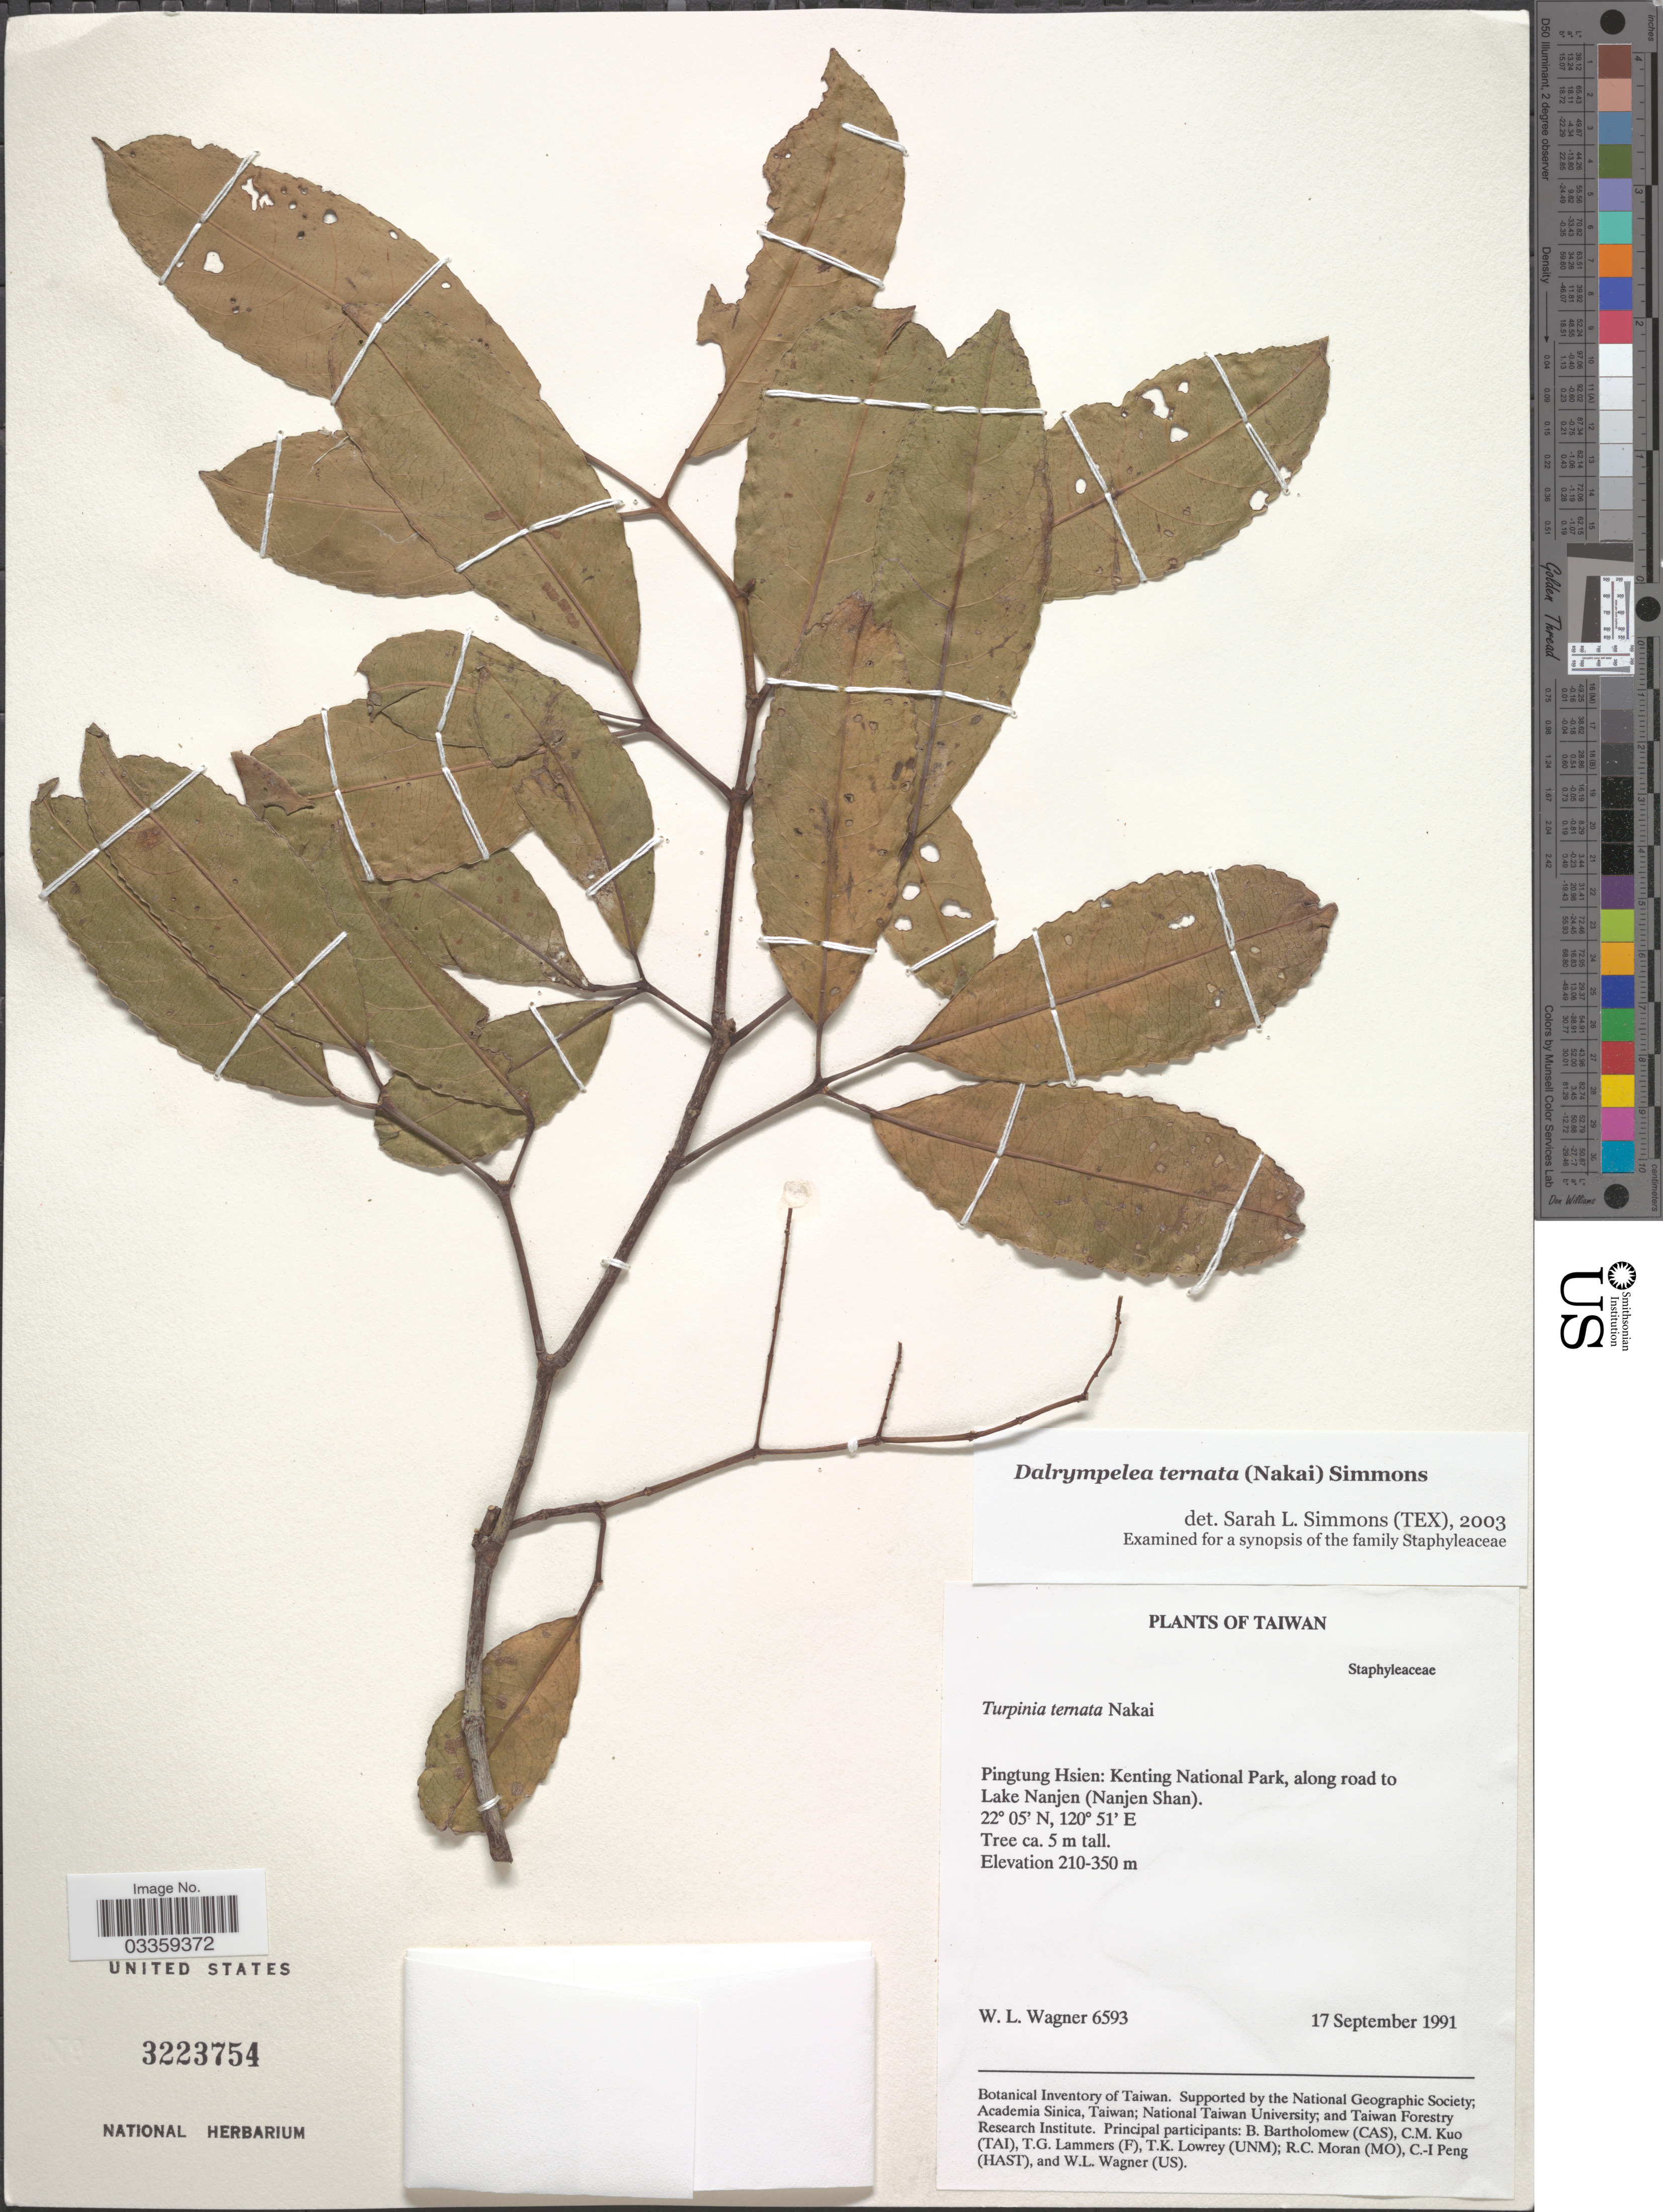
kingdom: Plantae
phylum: Tracheophyta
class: Magnoliopsida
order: Crossosomatales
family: Staphyleaceae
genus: Turpinia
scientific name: Turpinia ternata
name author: Nakai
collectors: W. L. Wagner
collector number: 6593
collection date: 1991-09-17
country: Taiwan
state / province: Pingtung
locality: Pingting Hsien: Kenting National Park, along road to Lake Nanjen (Nanjen Shan).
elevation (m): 210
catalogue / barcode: US 3223754